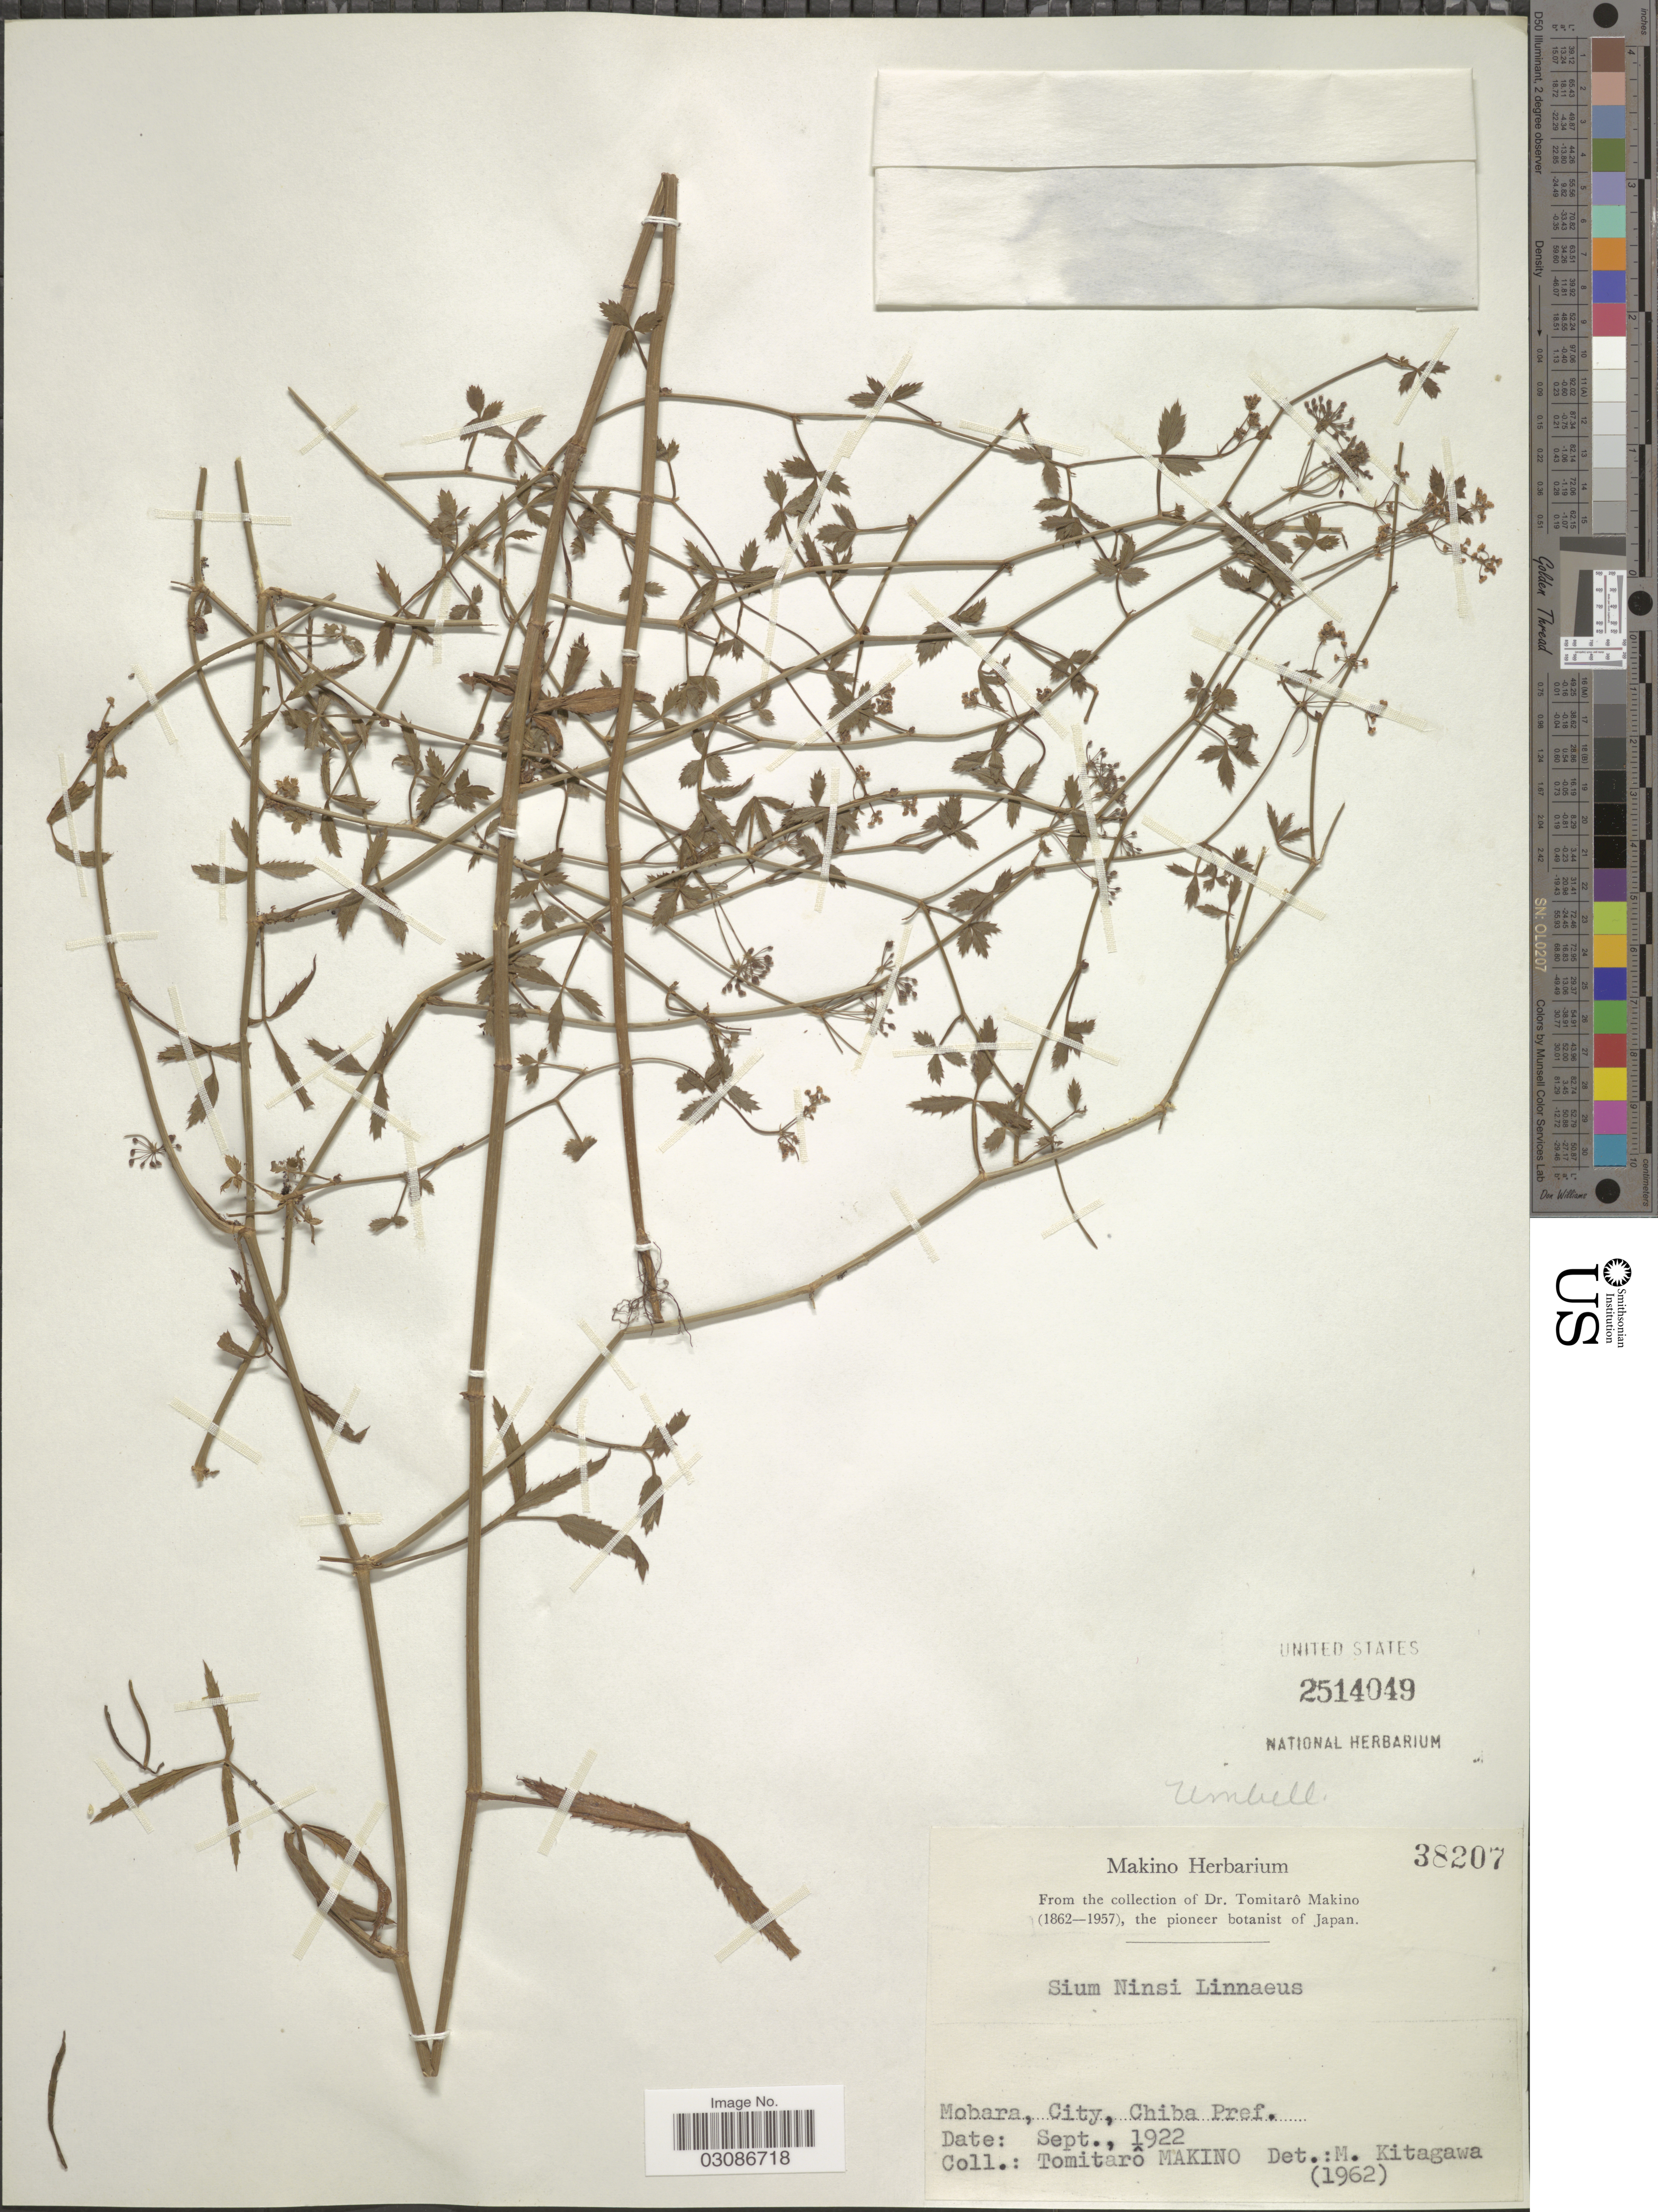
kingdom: Plantae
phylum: Tracheophyta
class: Magnoliopsida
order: Apiales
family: Apiaceae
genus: Sium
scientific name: Sium ninsi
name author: Thunb.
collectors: T. Makino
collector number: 38207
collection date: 1922-09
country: Japan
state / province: Tiba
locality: Mobara, City, Chiba Pref.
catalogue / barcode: US 2514049